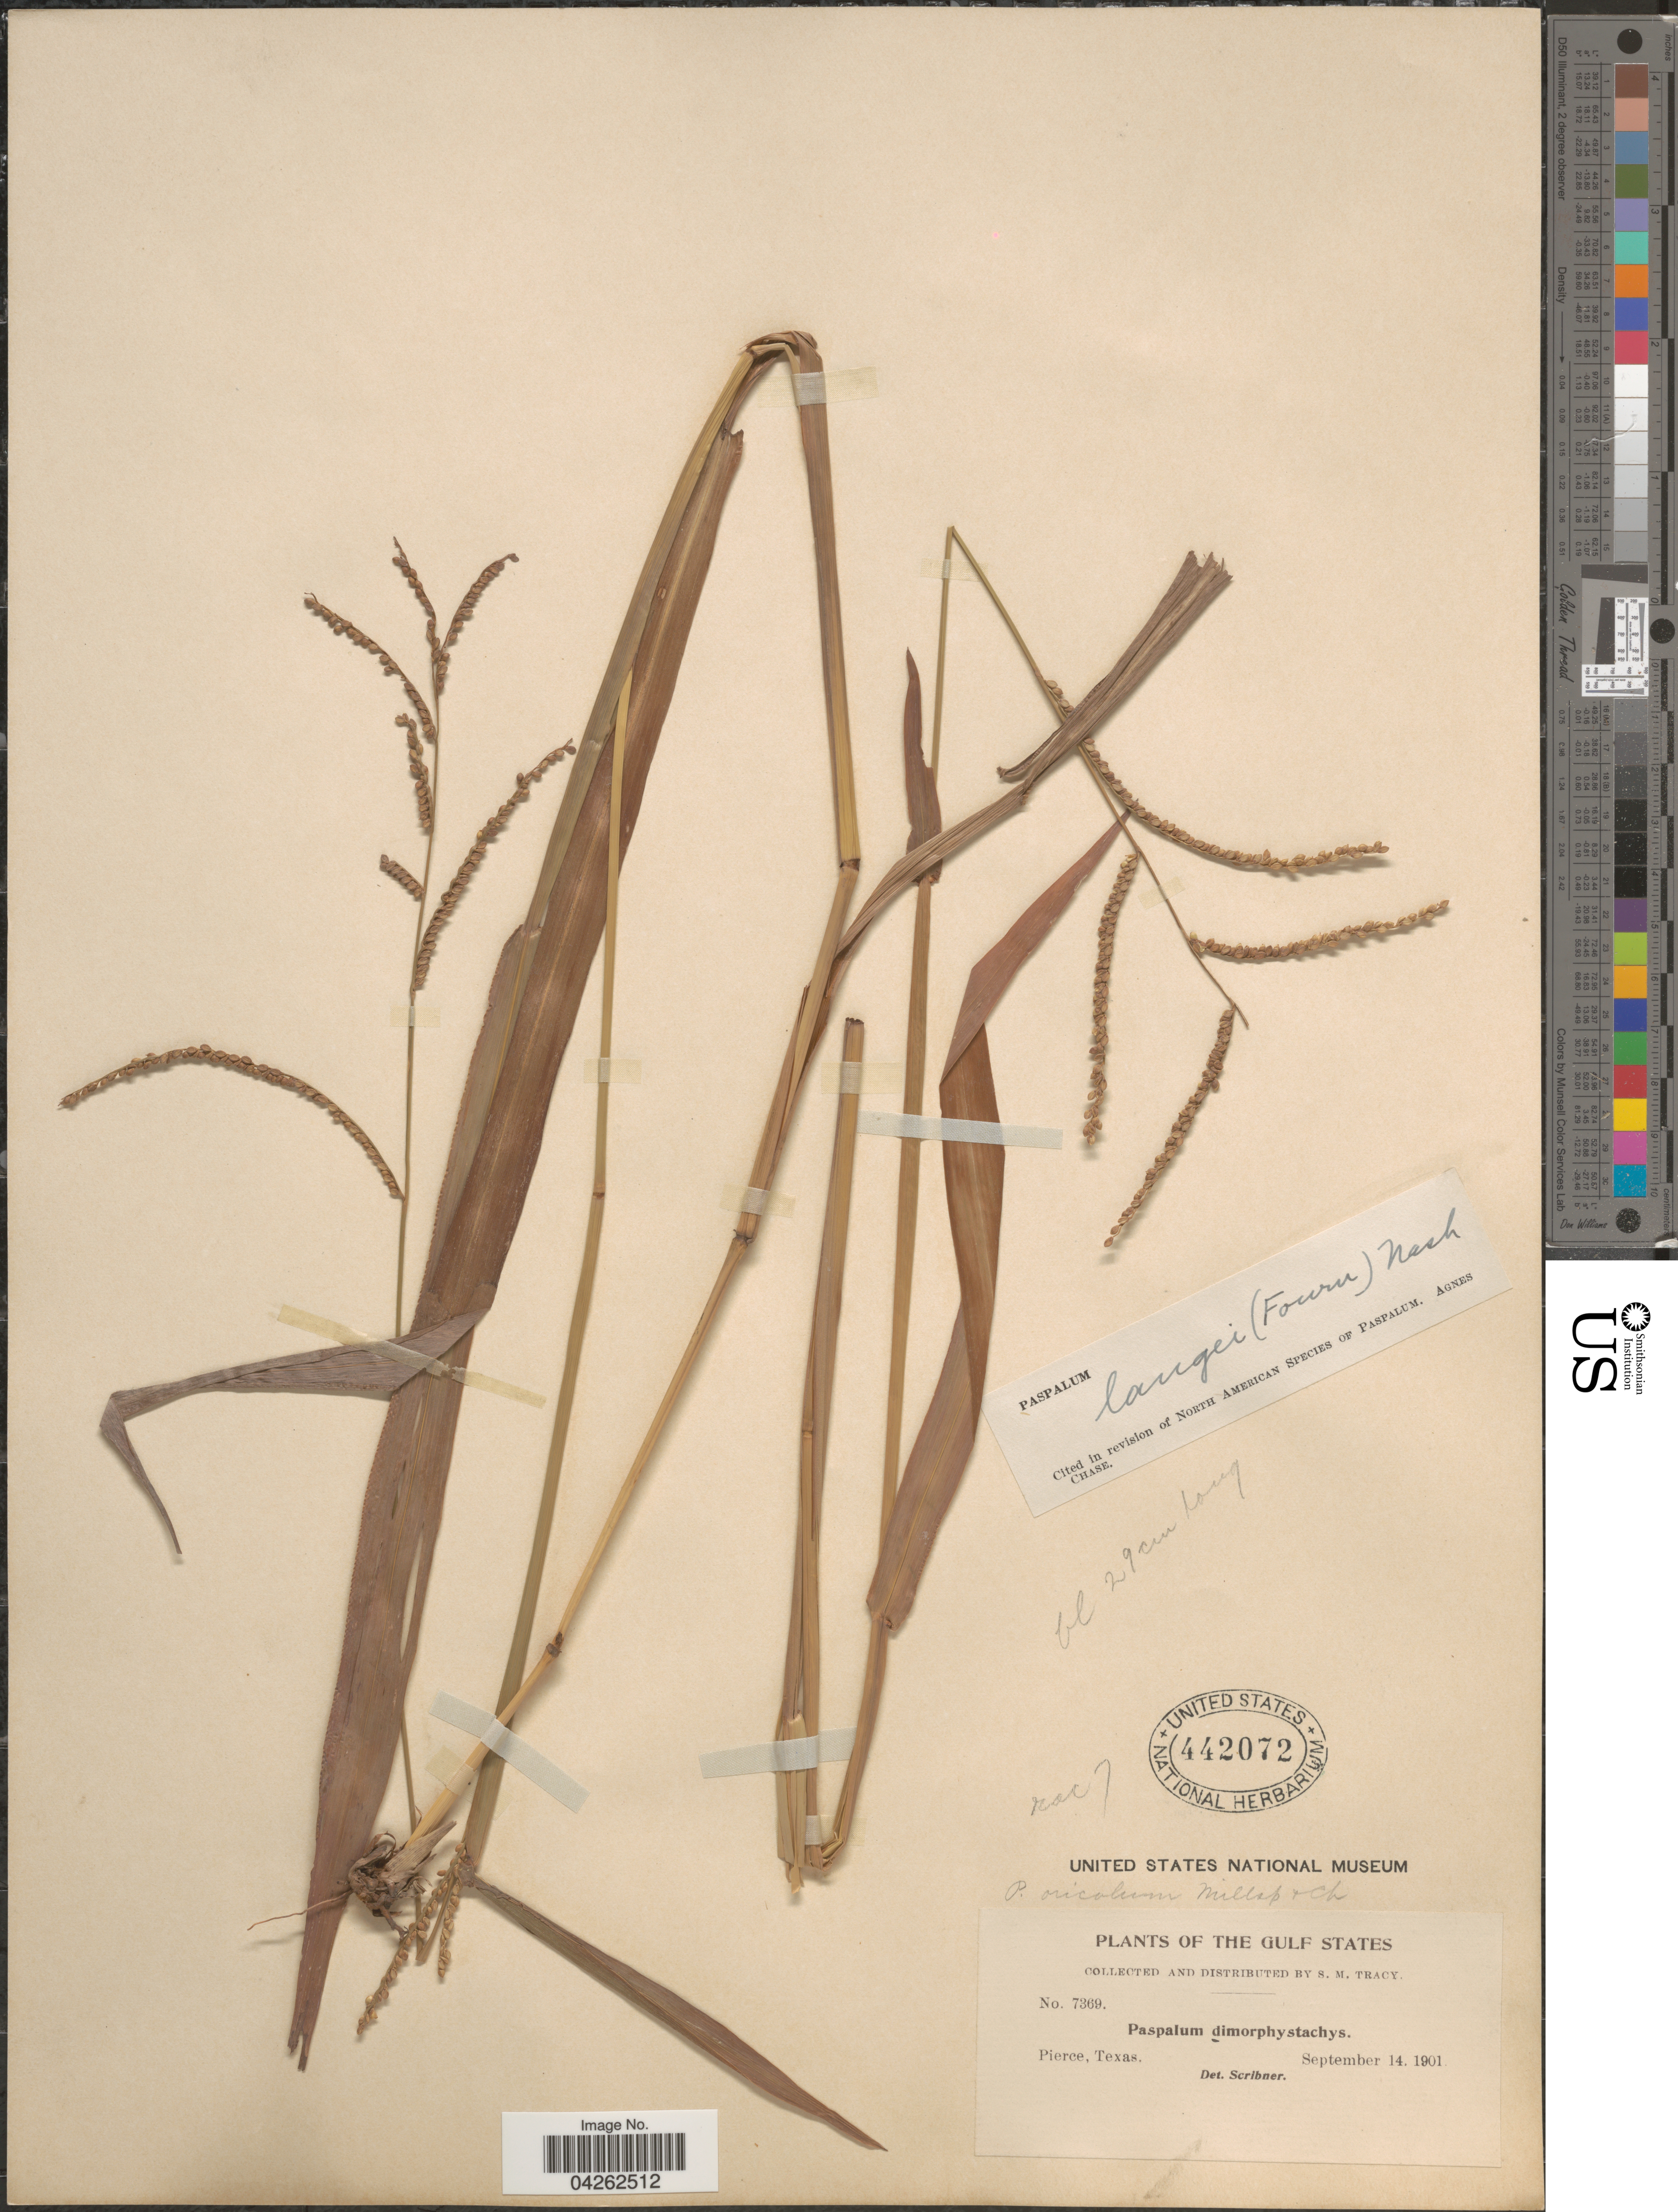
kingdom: Plantae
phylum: Tracheophyta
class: Liliopsida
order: Poales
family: Poaceae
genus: Paspalum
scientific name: Paspalum langei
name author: (E. Fourn.) Nash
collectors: S. M. Tracy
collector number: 7369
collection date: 1901-09-14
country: United States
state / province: Texas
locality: The Gulf States. Pierce.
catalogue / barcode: US 442072